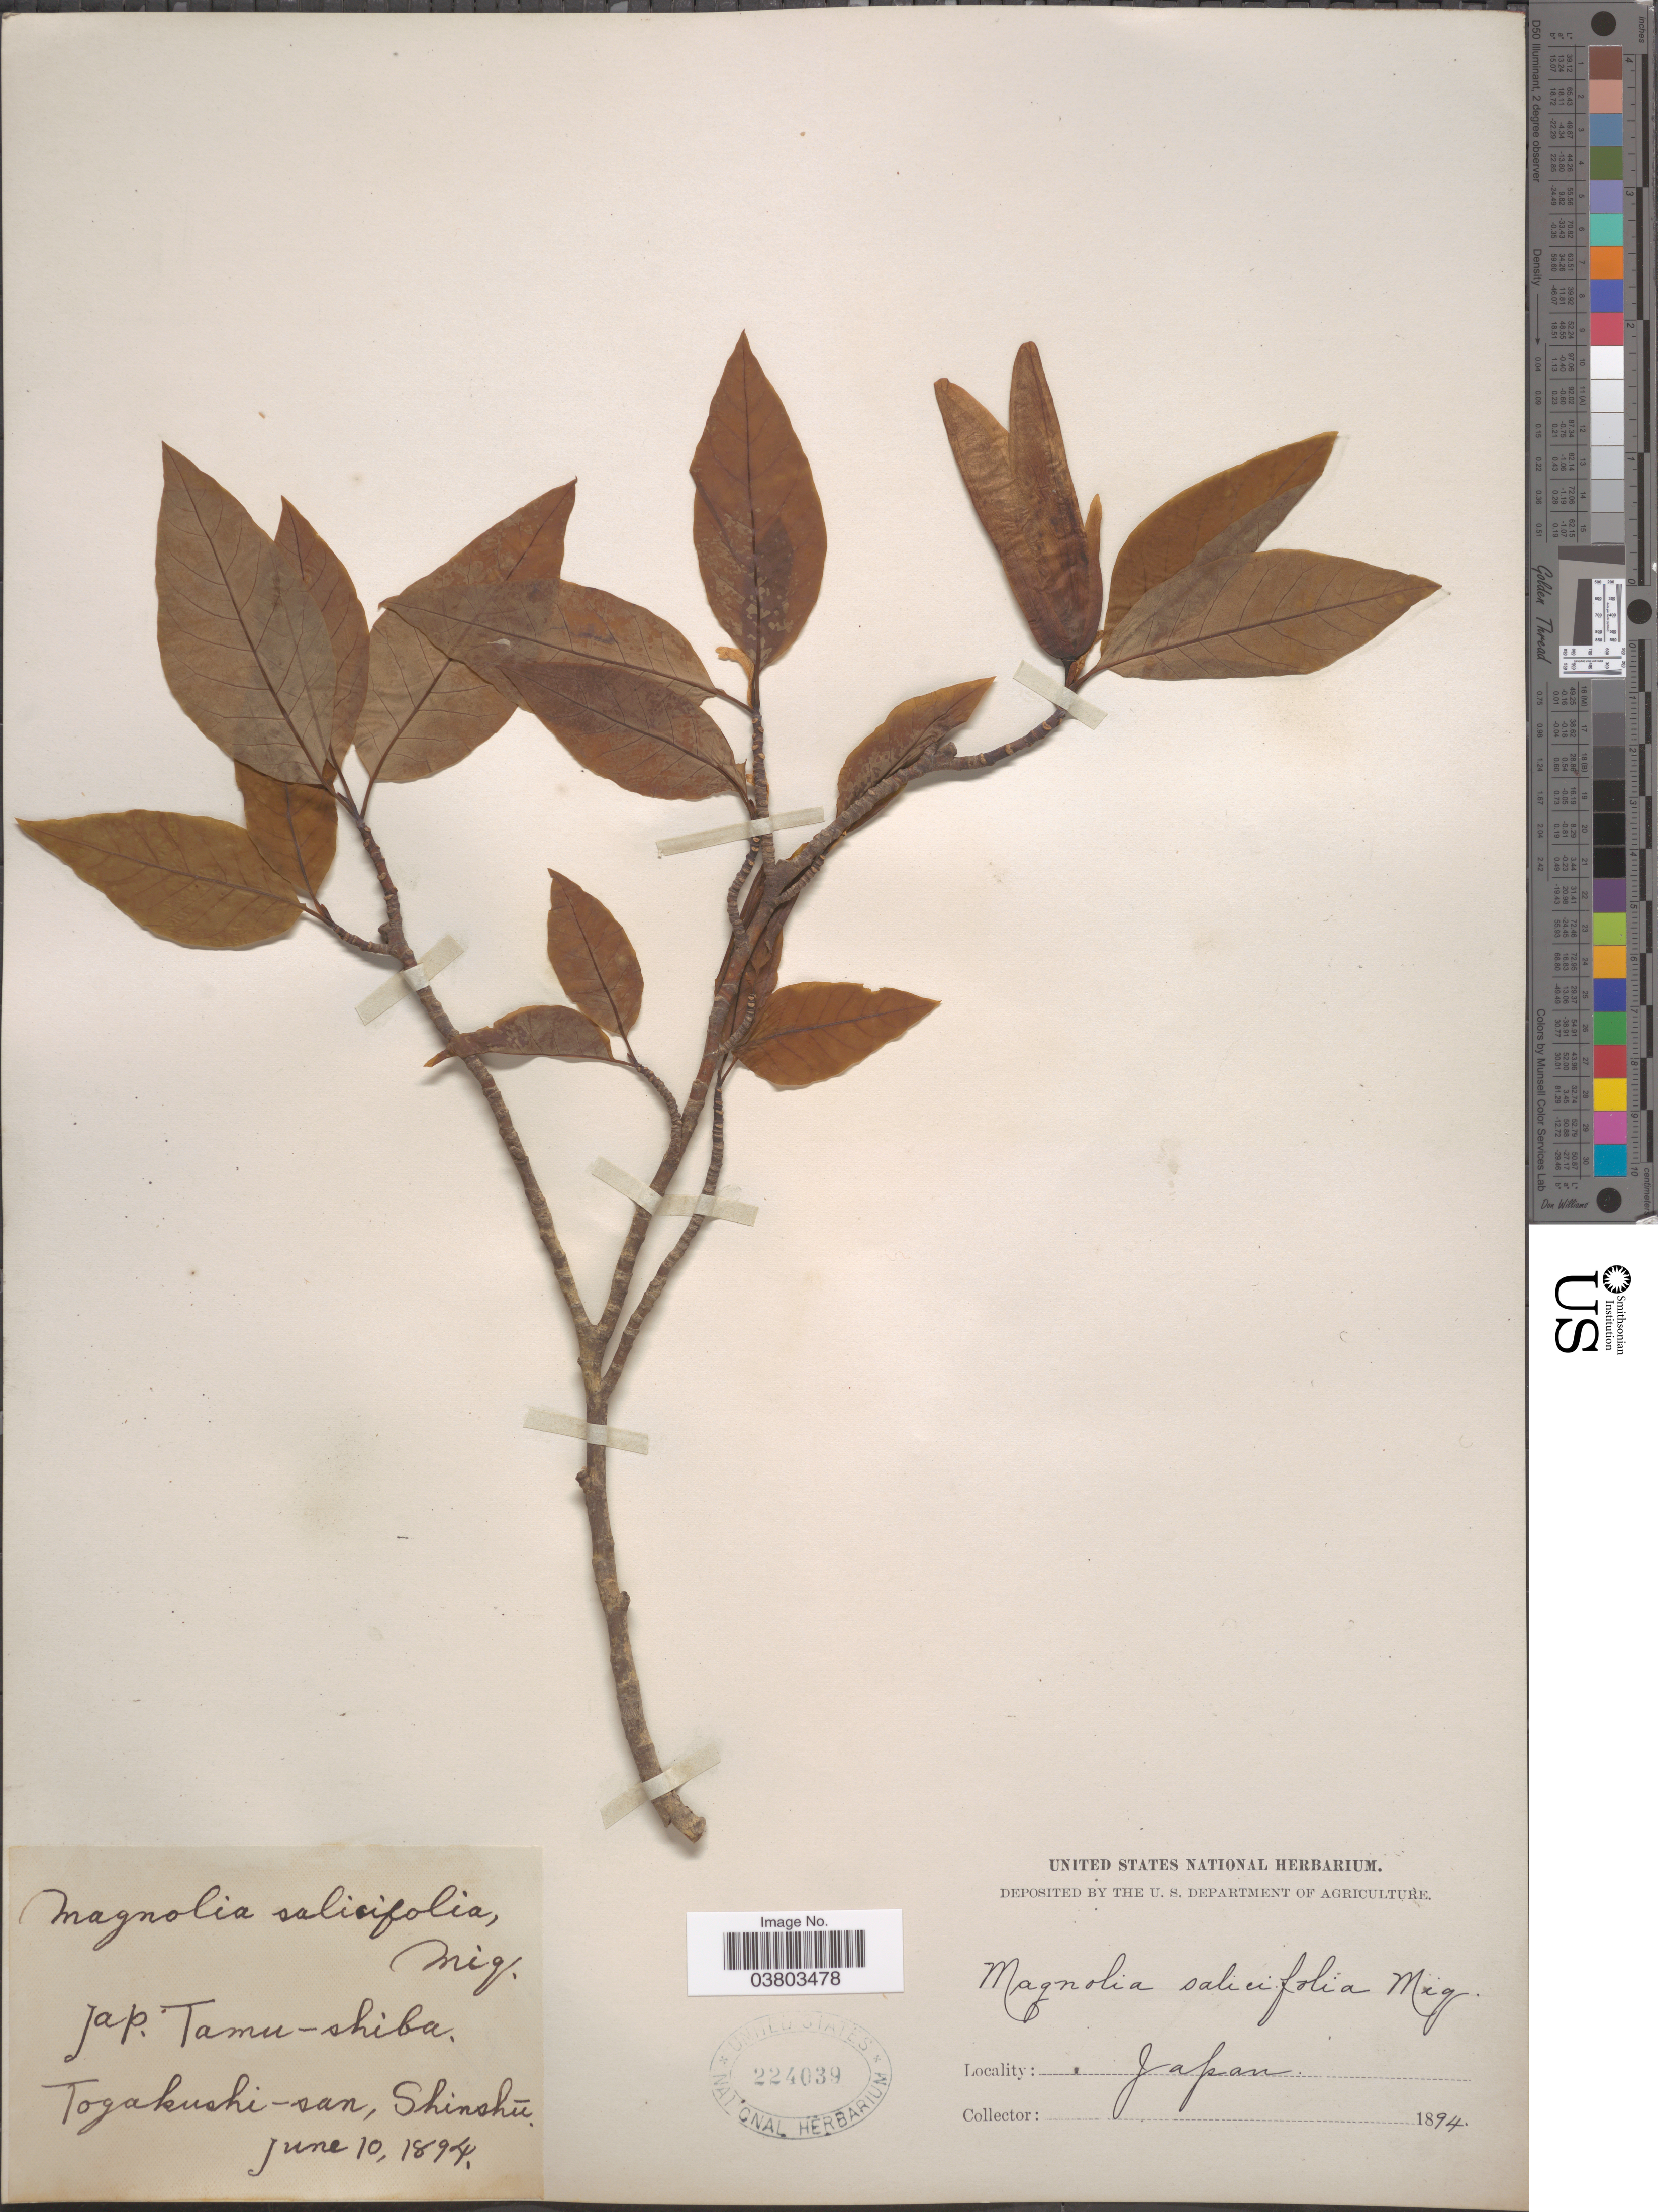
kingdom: Plantae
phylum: Tracheophyta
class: Magnoliopsida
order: Magnoliales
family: Magnoliaceae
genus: Magnolia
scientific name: Magnolia salicifolia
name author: Maxim.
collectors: ex herb. United States National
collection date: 1894-06-10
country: Japan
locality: Togakushi-san, Shinshū.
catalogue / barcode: US 224039